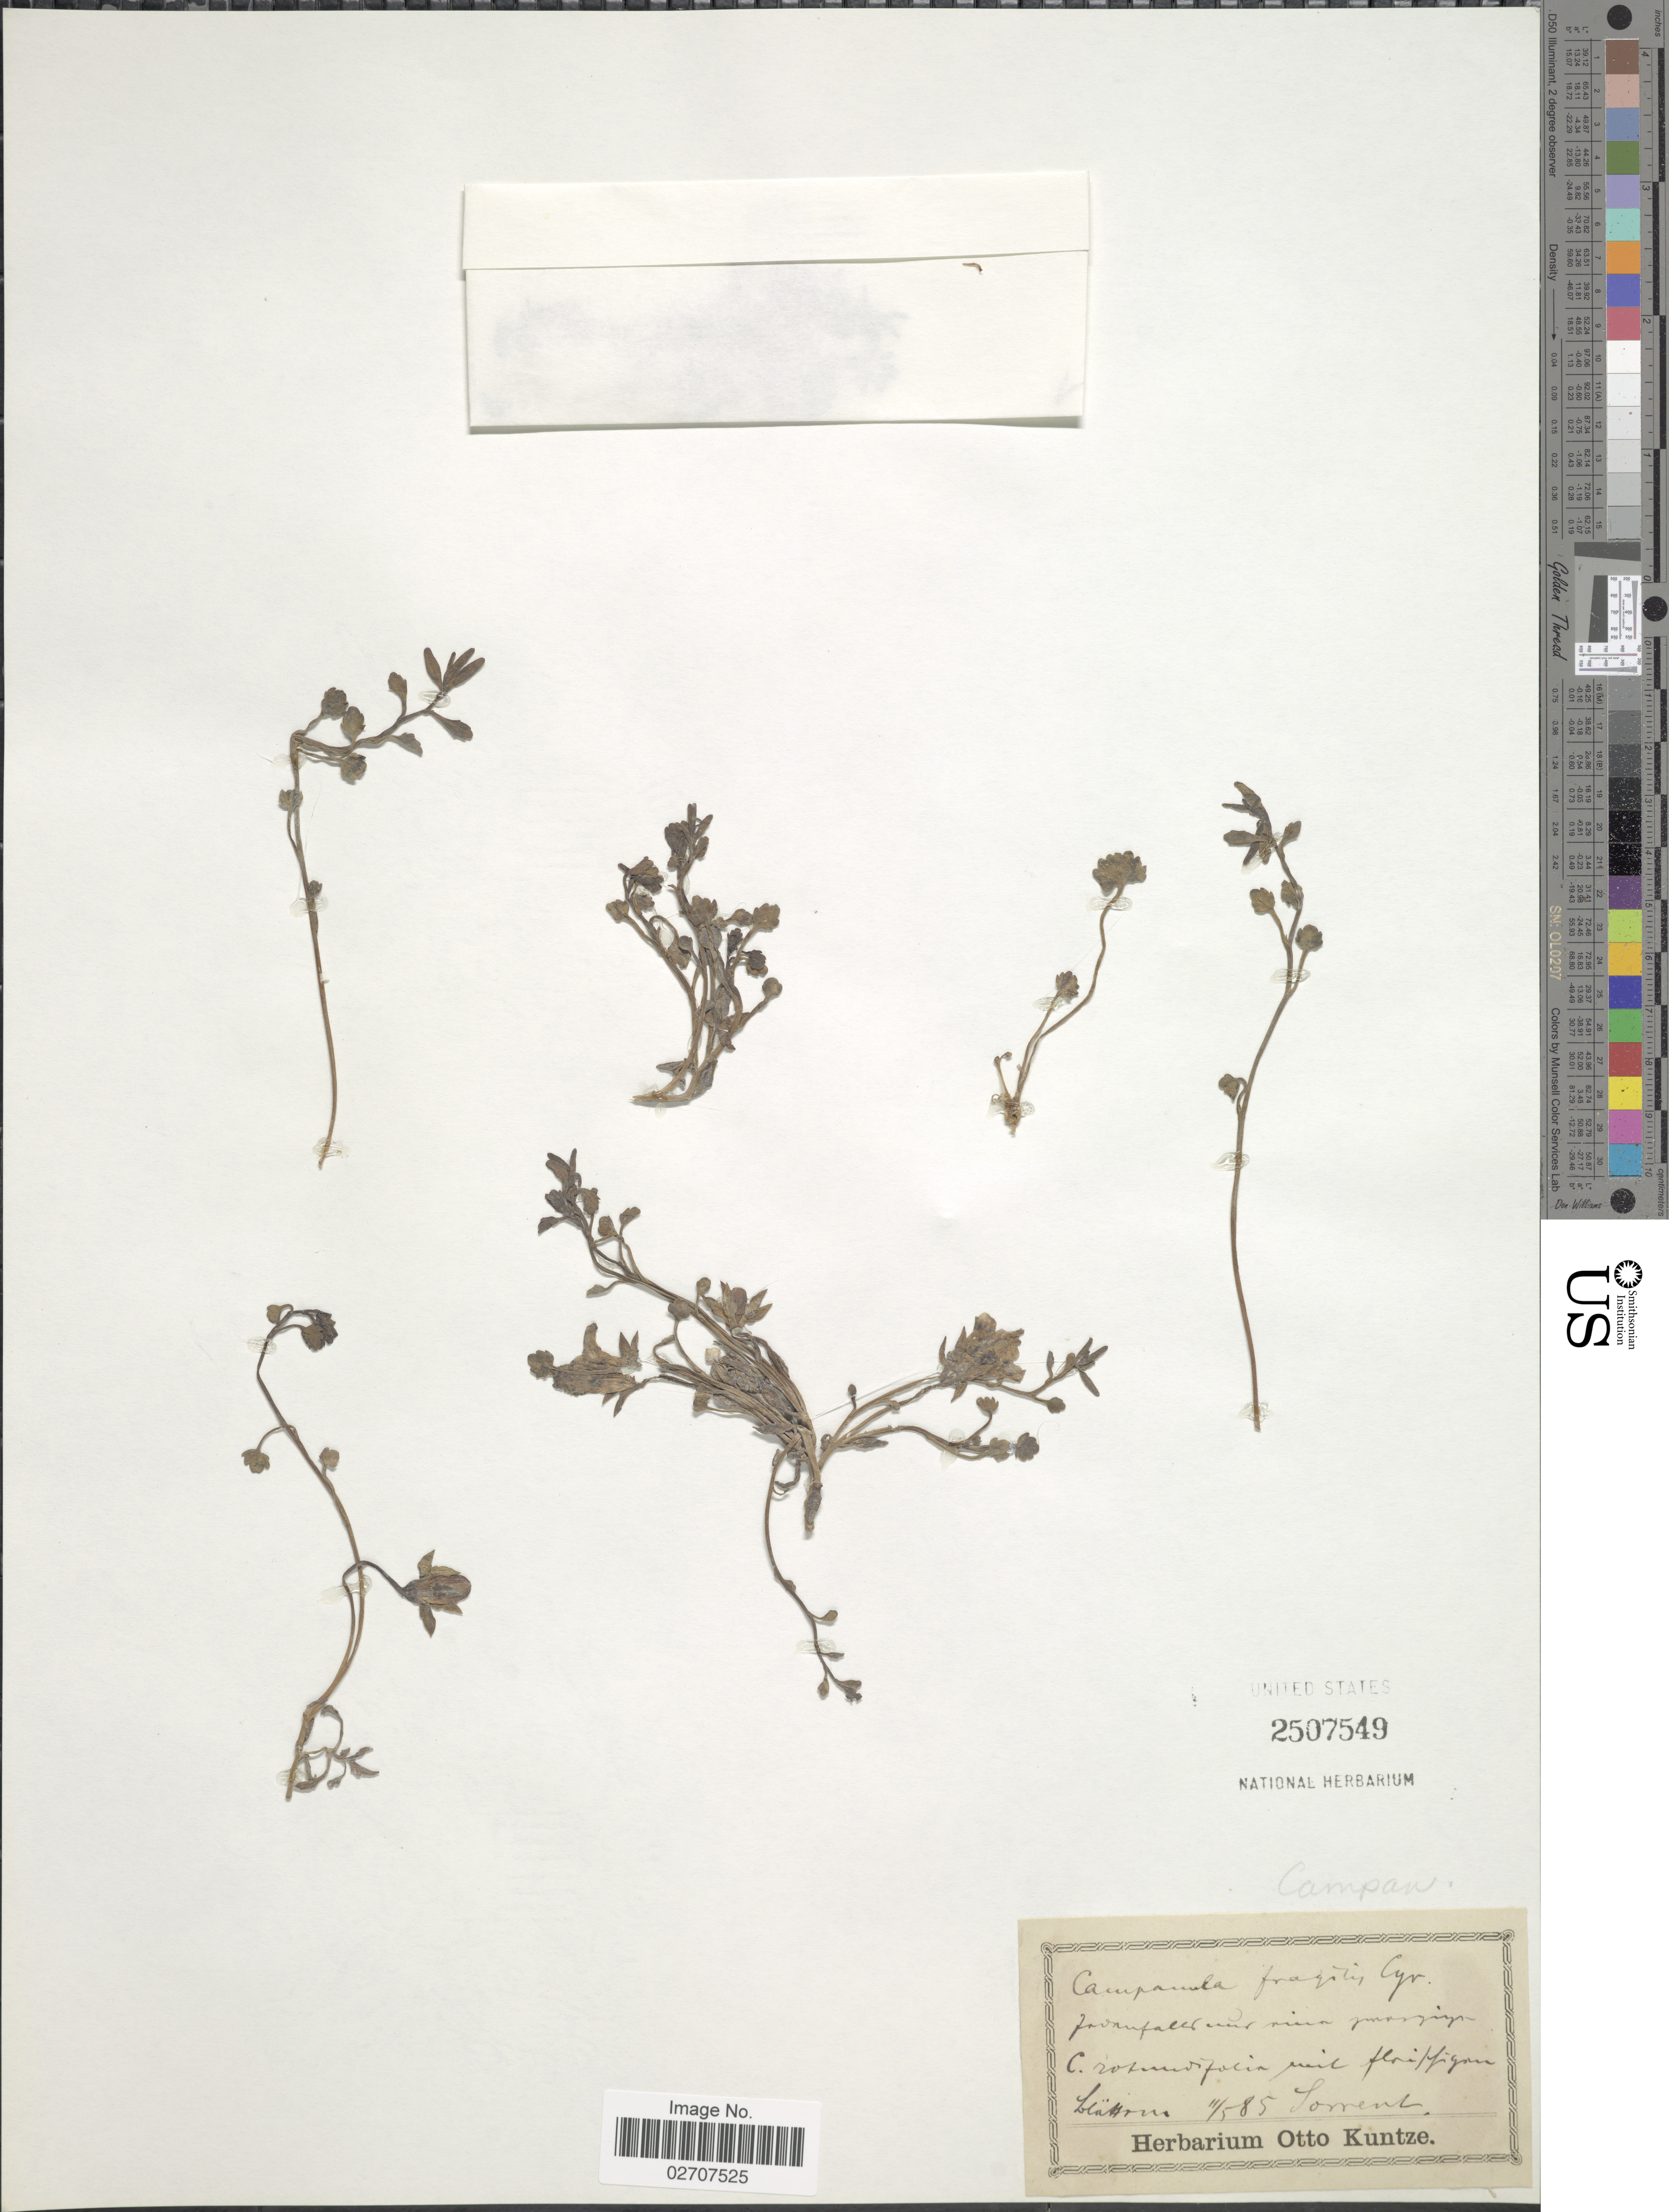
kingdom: Plantae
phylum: Tracheophyta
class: Magnoliopsida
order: Asterales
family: Campanulaceae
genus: Campanula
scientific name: Campanula fragilis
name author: Cirillo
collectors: ex herb. Otto Kuntze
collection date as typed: Transcribed d/m/y: 11/5/85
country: Italy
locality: Sorrent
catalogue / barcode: US 2507549